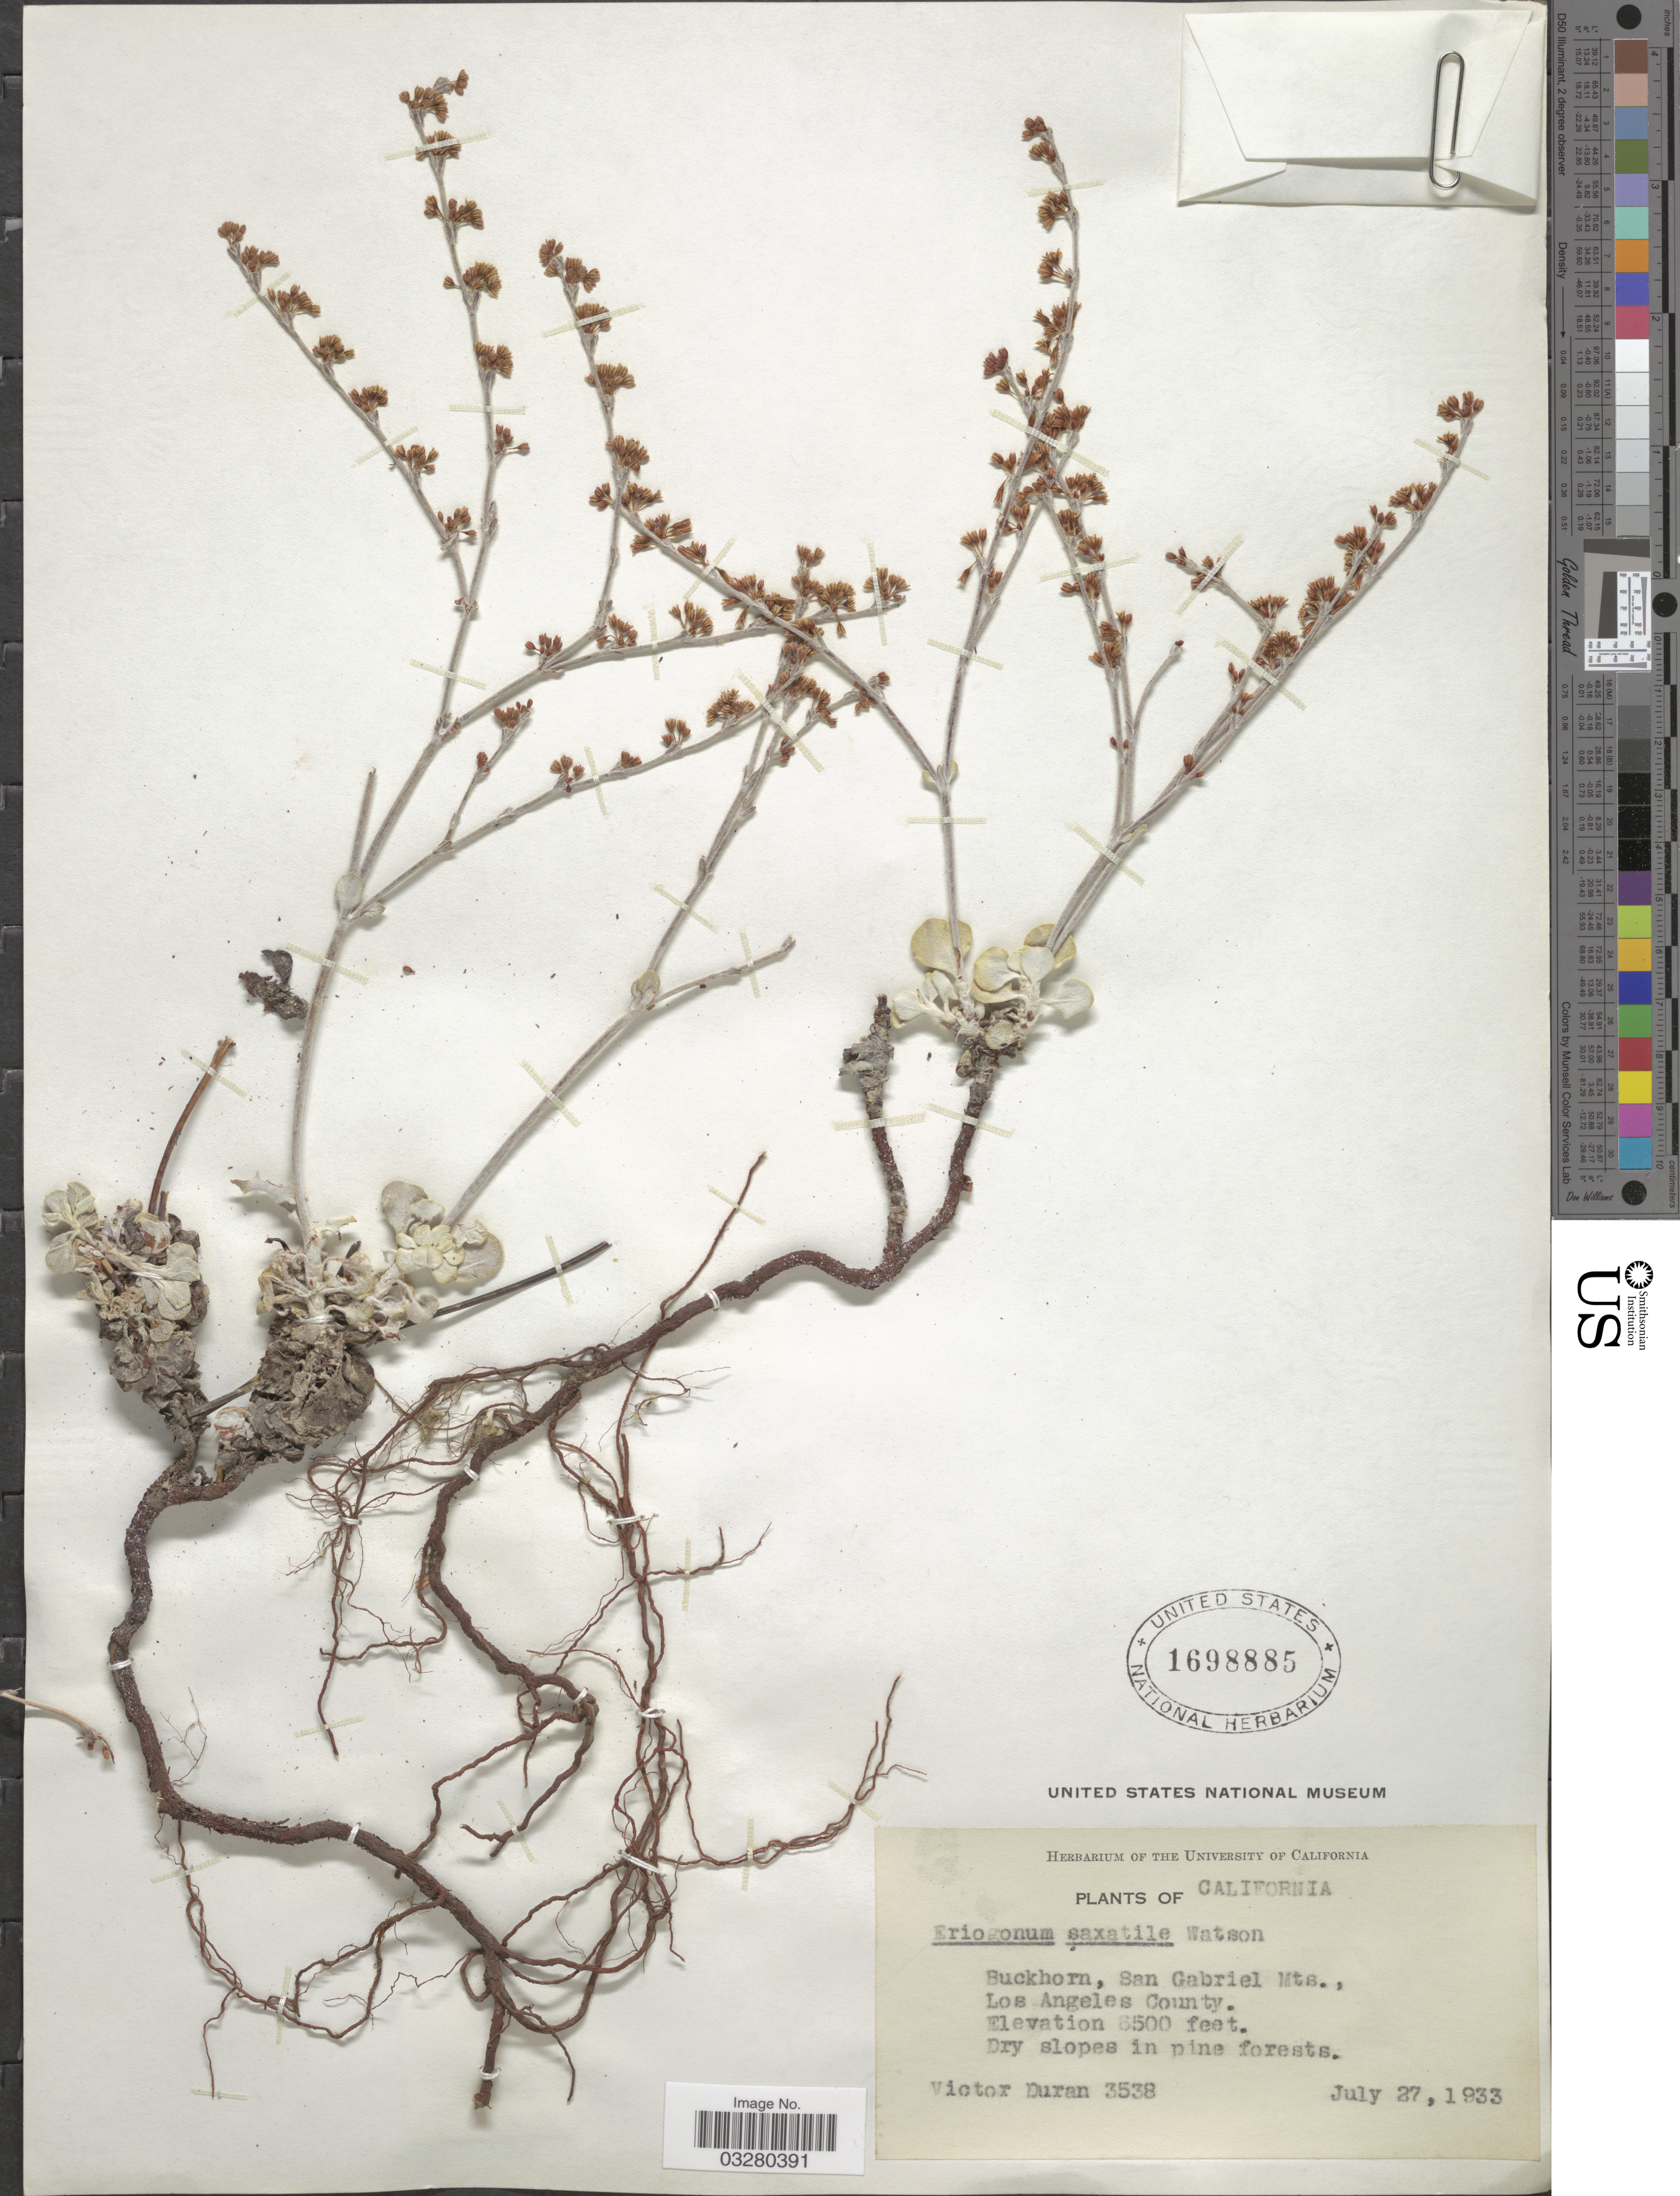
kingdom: Plantae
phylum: Tracheophyta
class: Magnoliopsida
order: Caryophyllales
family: Polygonaceae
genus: Eriogonum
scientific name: Eriogonum saxatile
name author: S. Watson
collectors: V. Duran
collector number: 3538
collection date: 1933-07-27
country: United States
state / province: California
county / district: Los Angeles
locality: Buckhorn, San Gabriel Mts., Los Angeles County.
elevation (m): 1981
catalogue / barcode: US 1698885